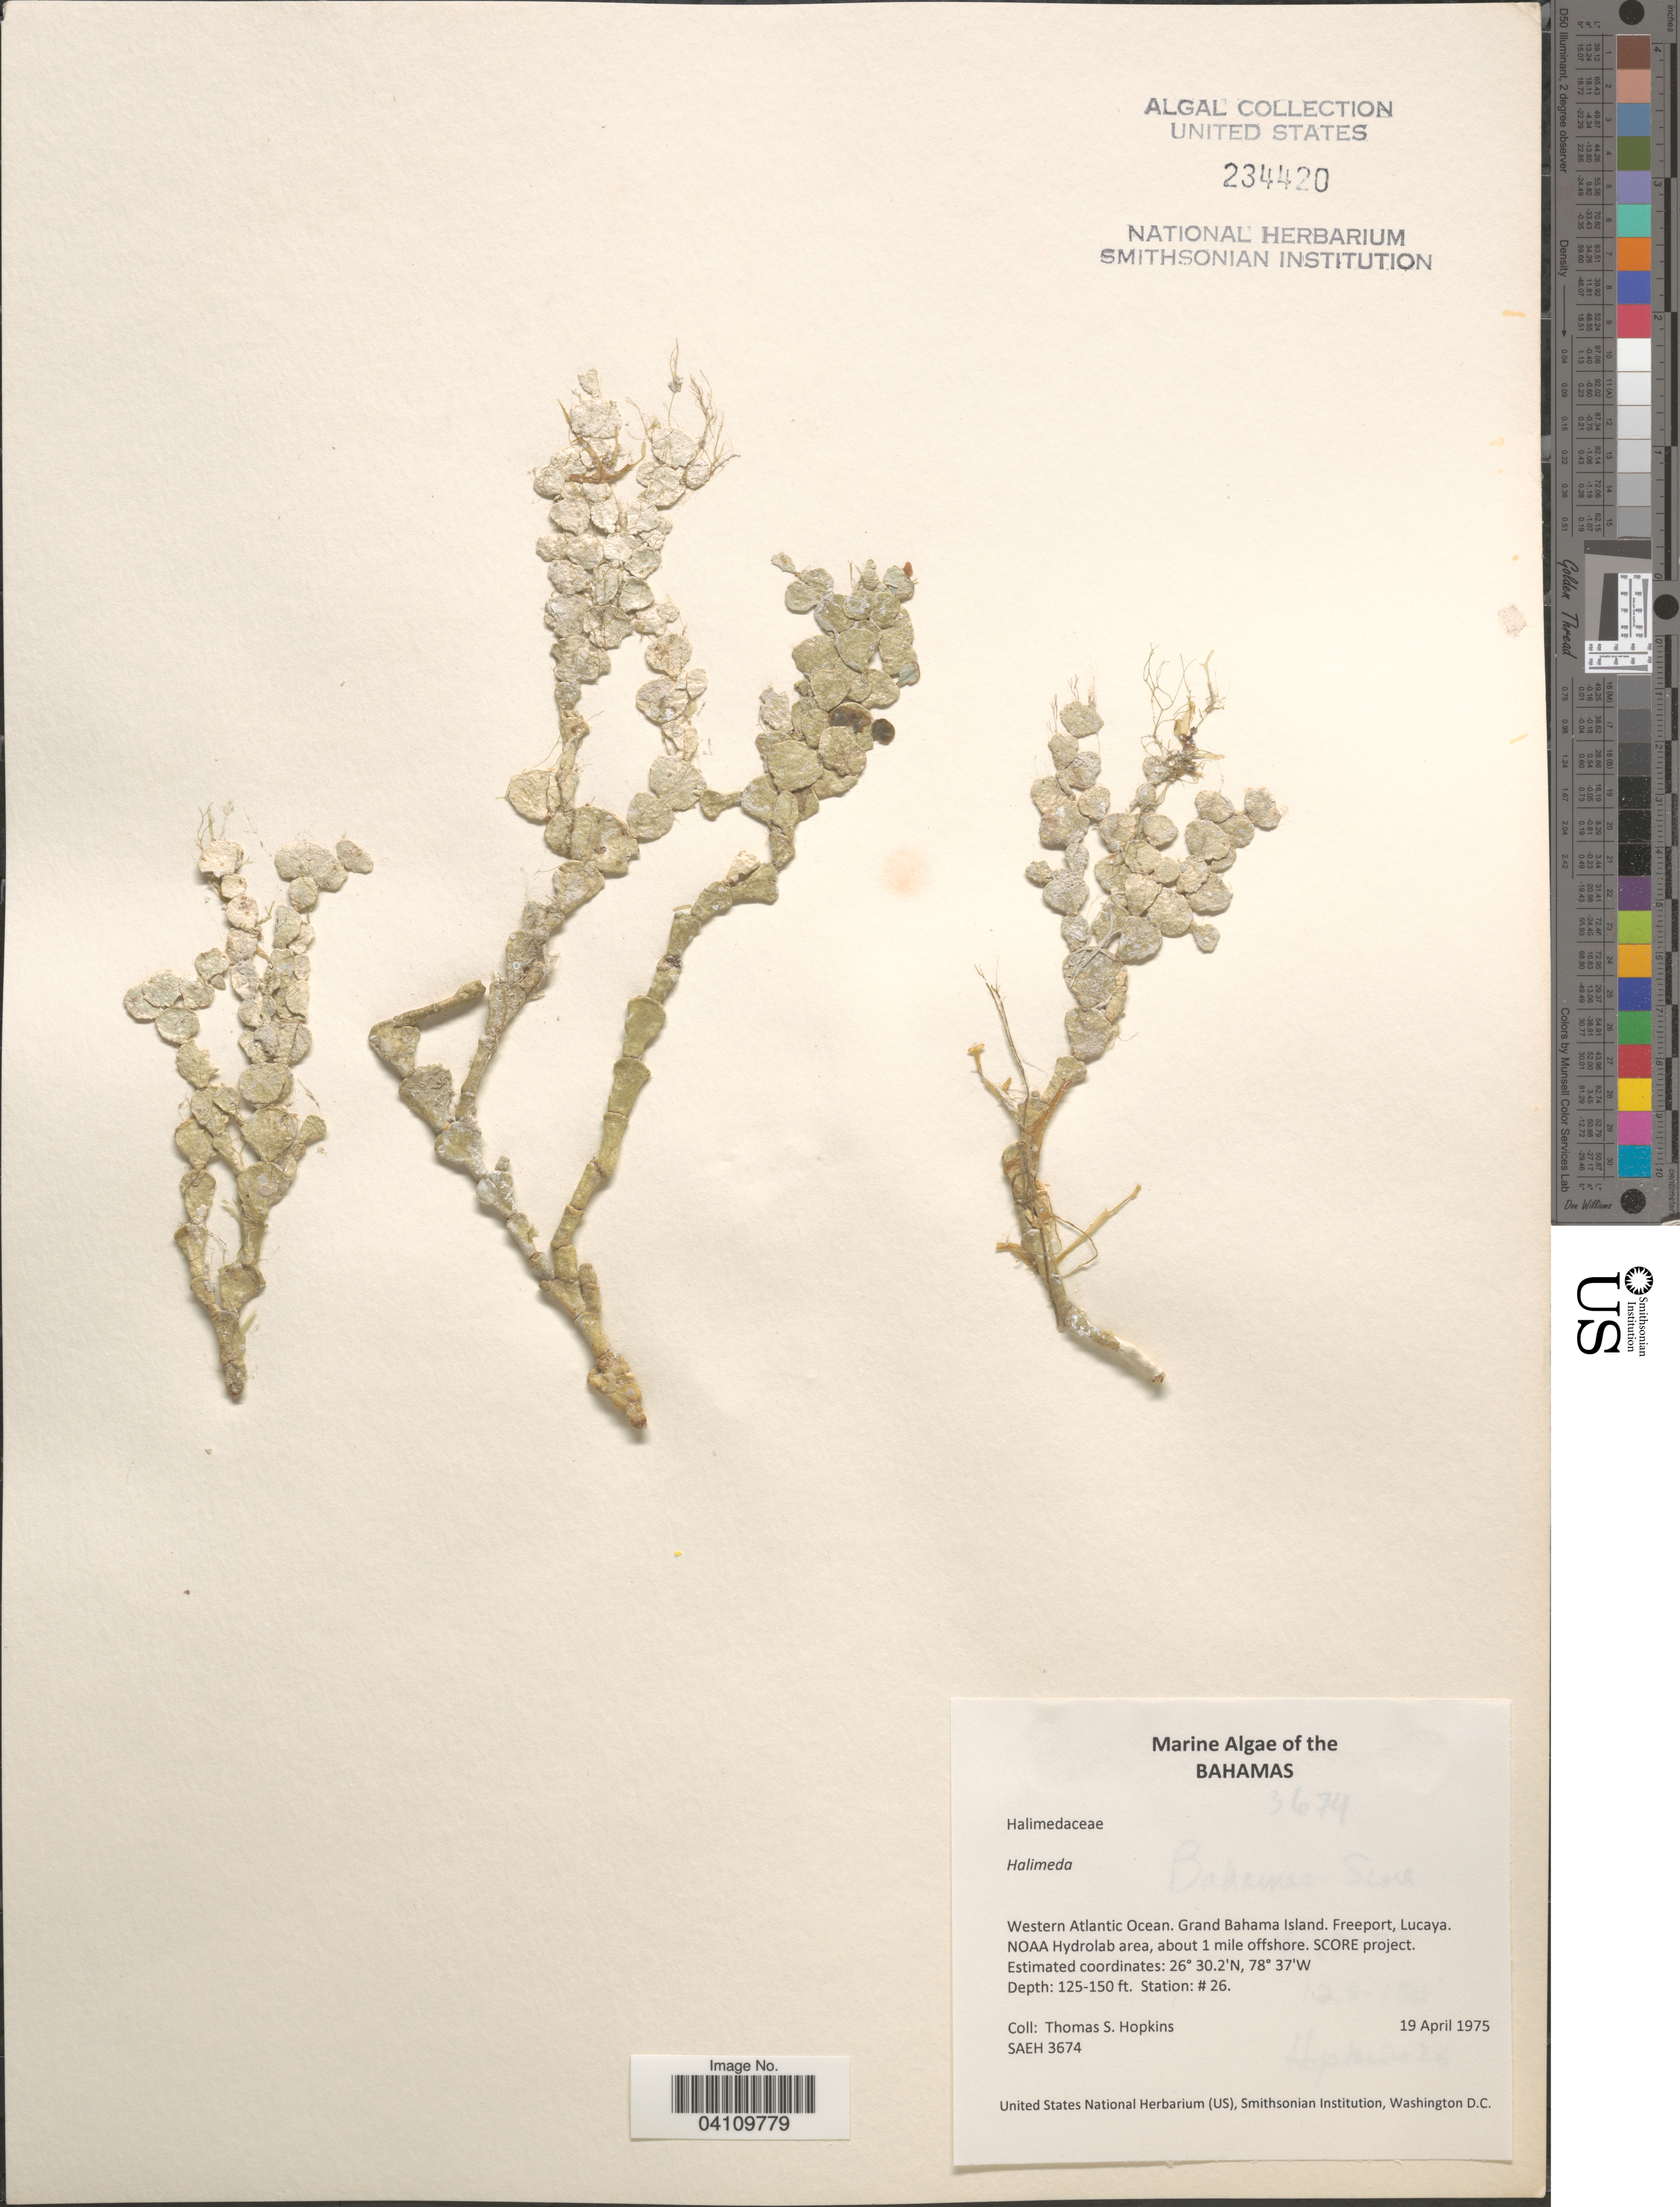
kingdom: Plantae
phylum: Chlorophyta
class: Ulvophyceae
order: Bryopsidales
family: Halimedaceae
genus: Halimeda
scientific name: Halimeda sp.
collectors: T. Hopkins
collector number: SAEH 3674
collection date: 1975-04-19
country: Bahamas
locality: Western Atlantic Ocean. Grand Bahama Island. Freeport, Lucaya. NOAA Hydrolab area, about 1 mile offshore. SCORE project. Station: # 26.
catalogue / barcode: US 234420